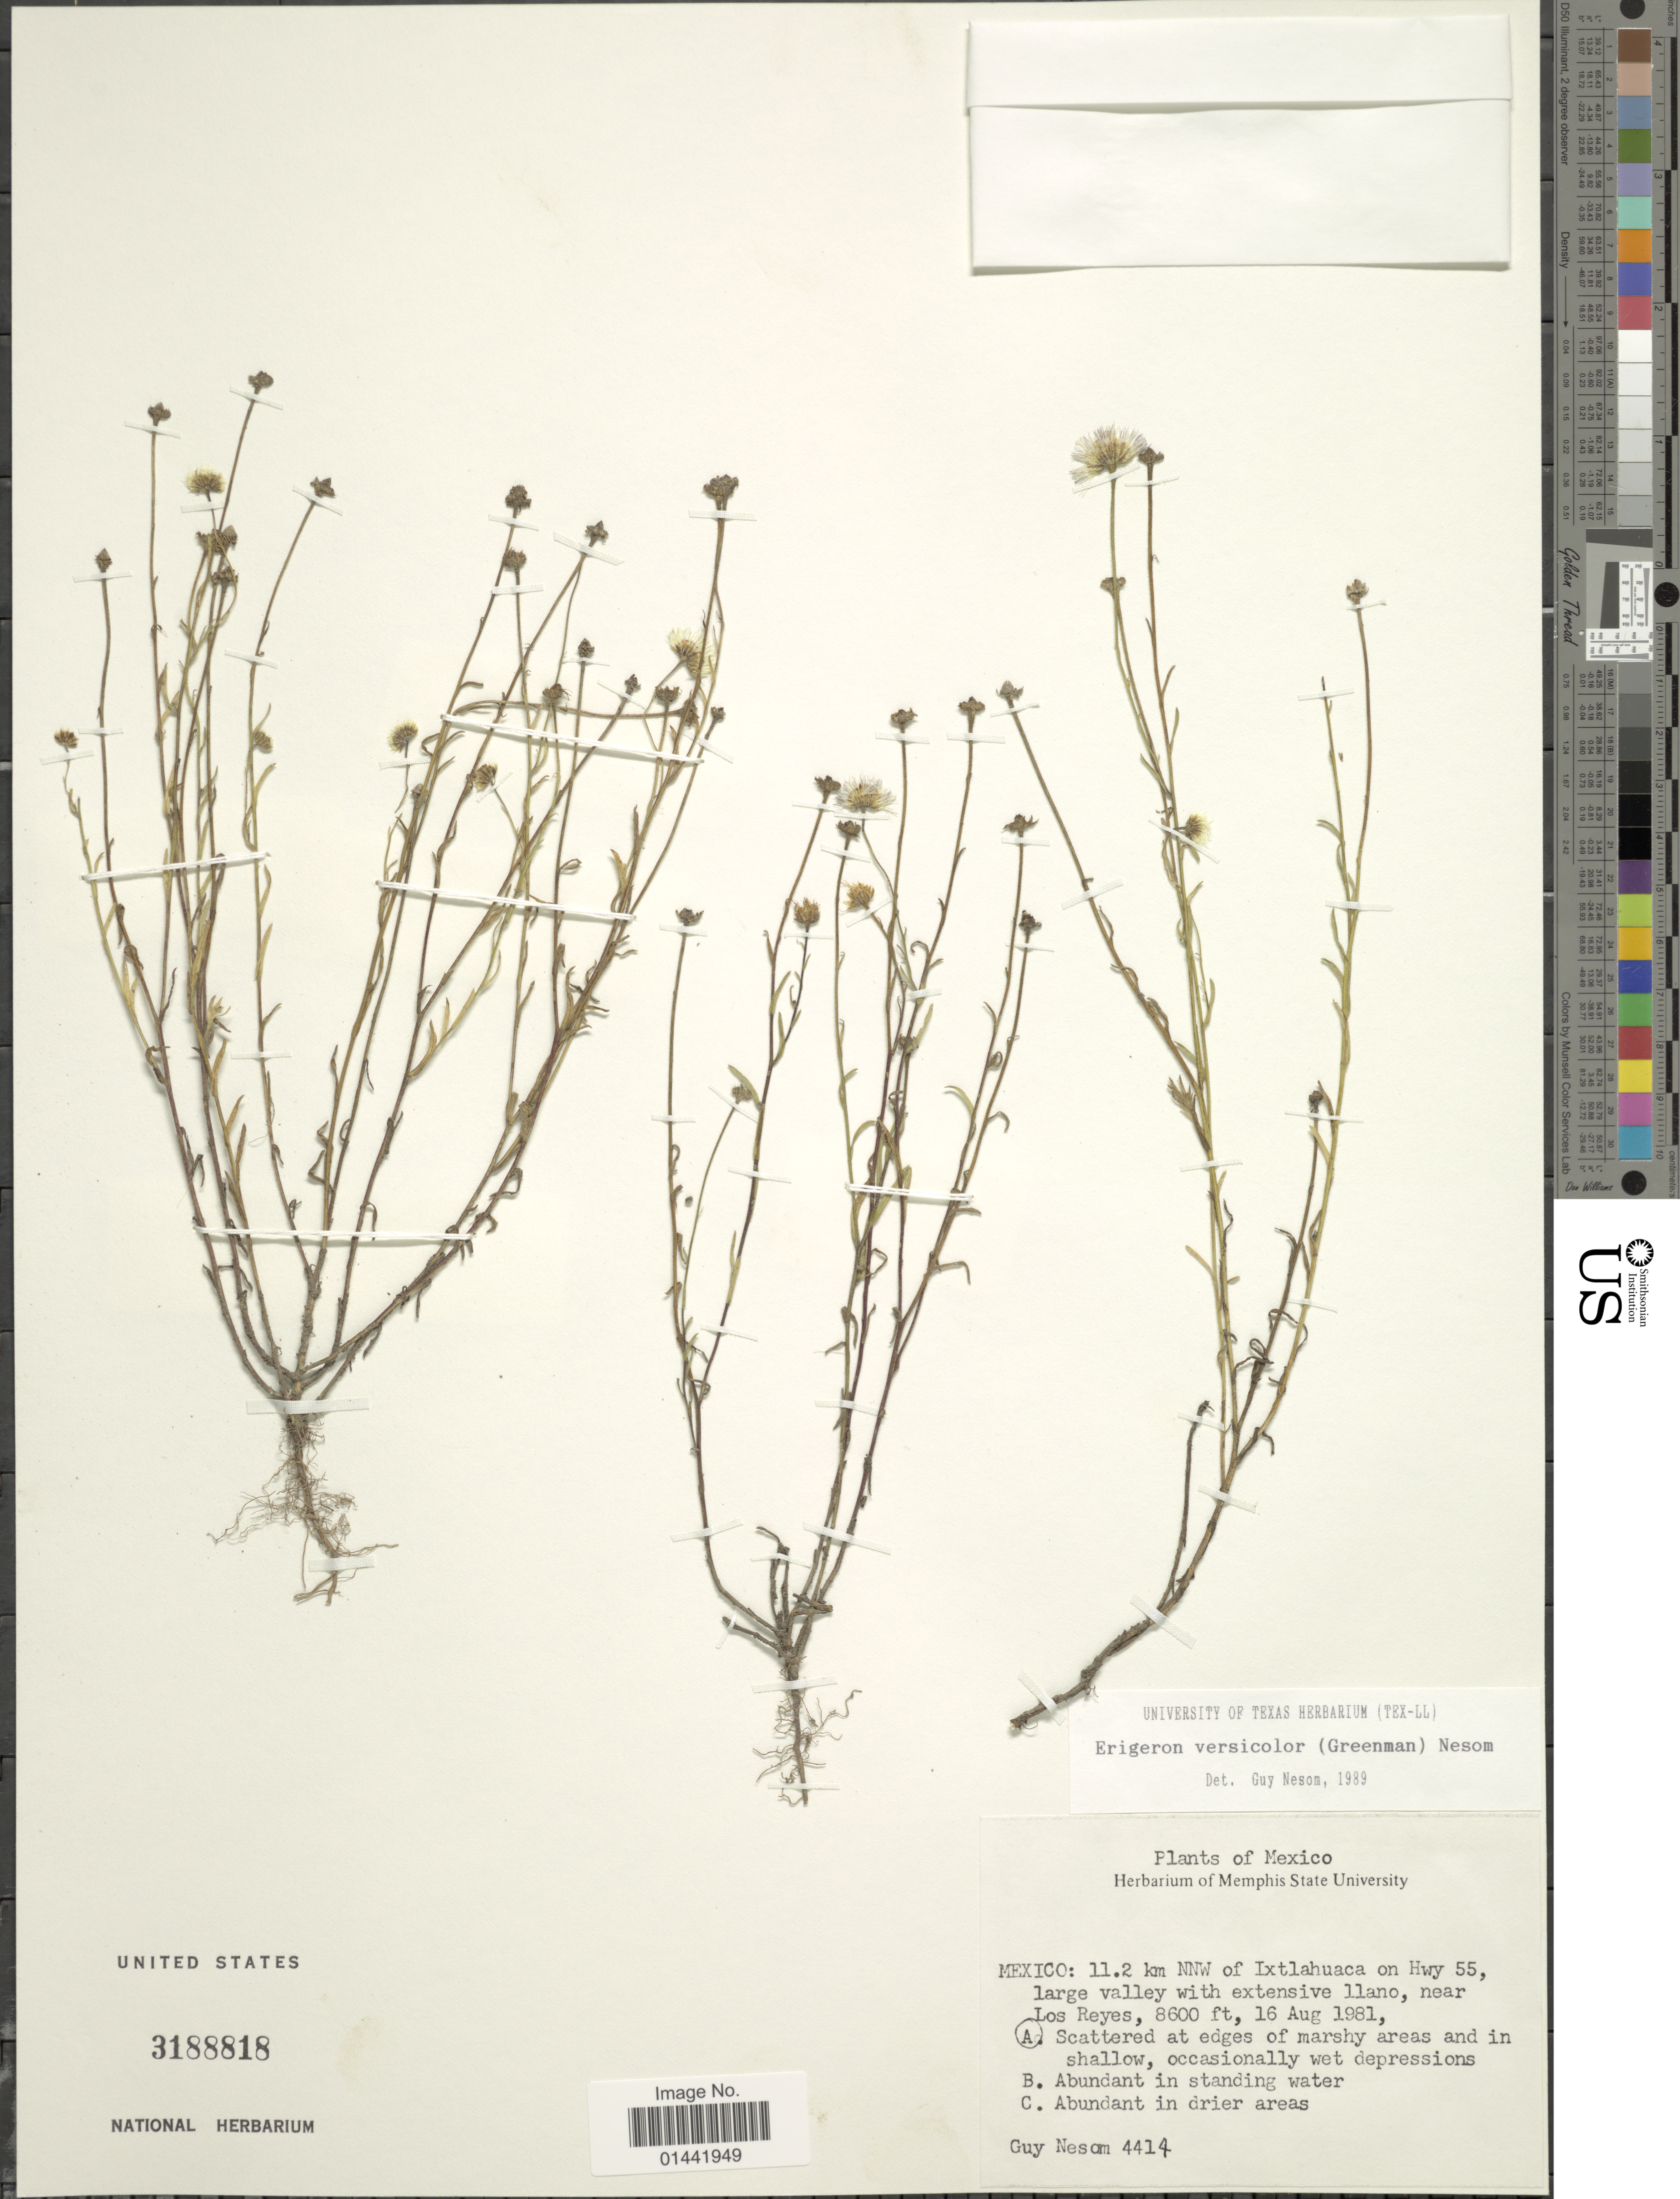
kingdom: Plantae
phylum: Tracheophyta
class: Magnoliopsida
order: Asterales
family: Asteraceae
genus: Erigeron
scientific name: Erigeron versicolor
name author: (Greenm.) G.L. Nesom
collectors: G. Nesom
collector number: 4414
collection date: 1981-08-16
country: Mexico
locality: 11.2 km NNW of Ixtlahuaca on Hwy 55, large valley with extensive llano, near Los Reyes, scattered at edges of marshy areas in shallow, occasionally wet depressions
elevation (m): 2621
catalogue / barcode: US 3188818